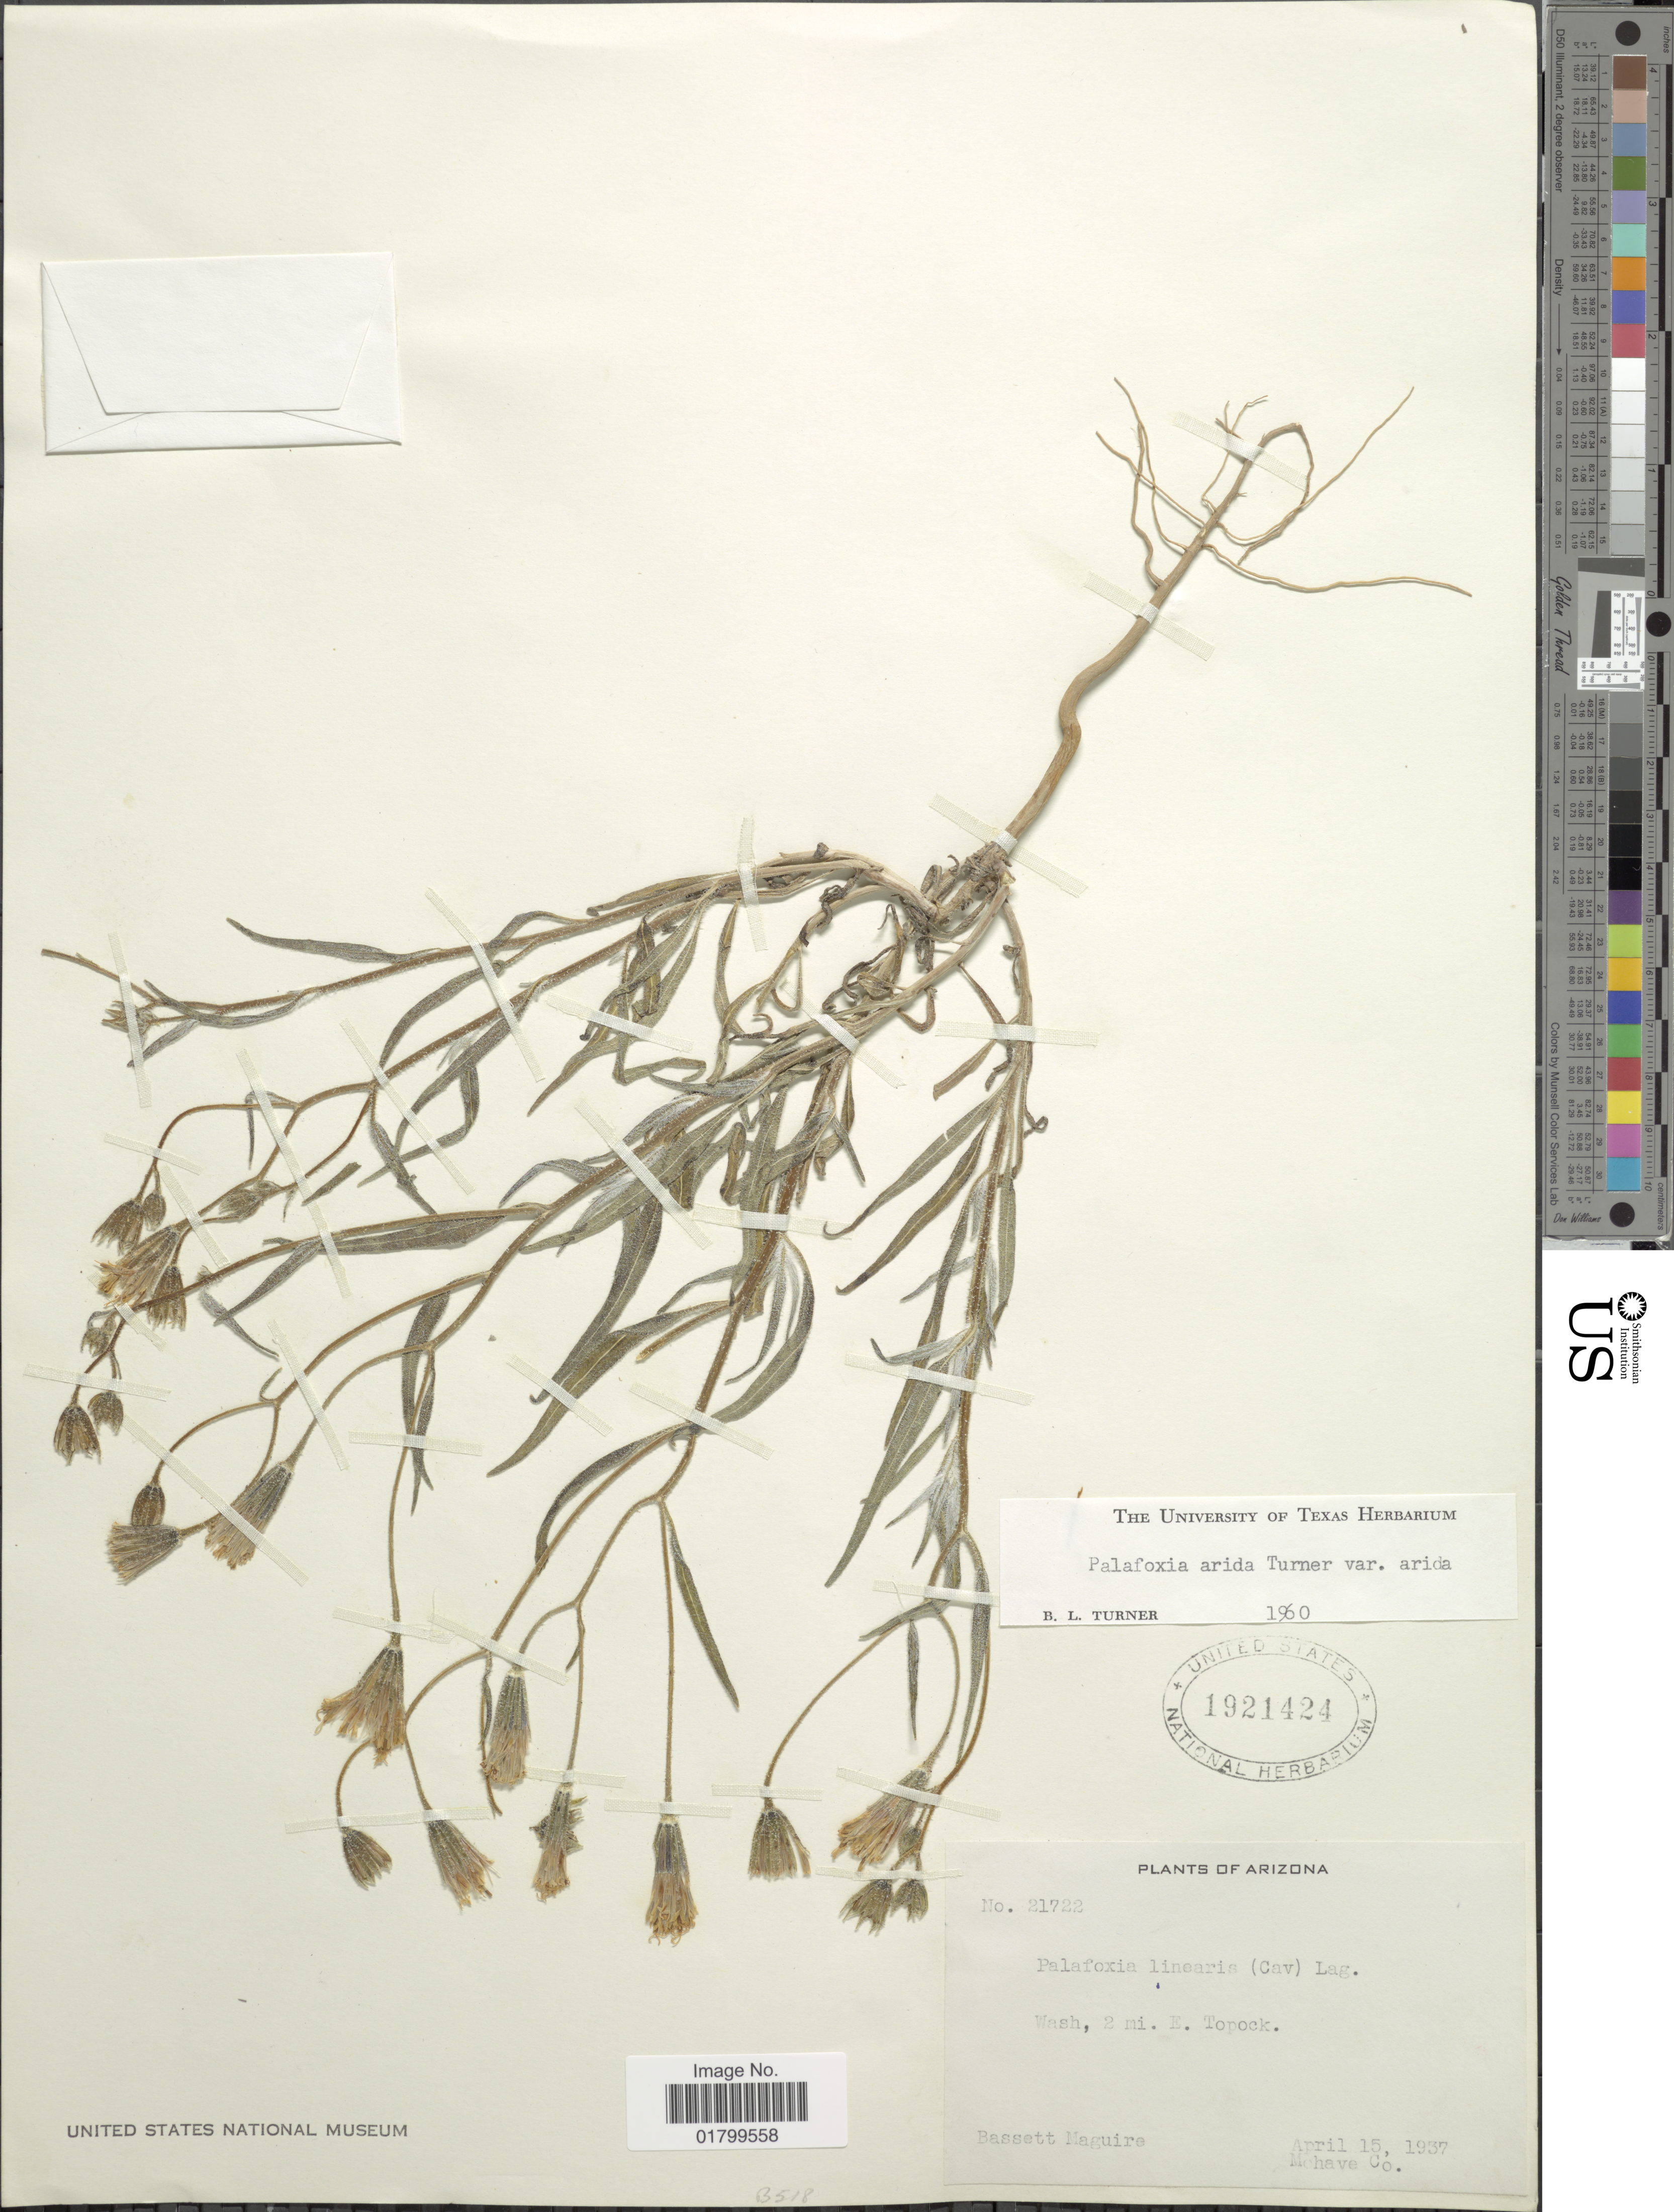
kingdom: Plantae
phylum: Tracheophyta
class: Magnoliopsida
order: Asterales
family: Asteraceae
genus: Palafoxia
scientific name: Palafoxia arida var. arida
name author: B.L. Turner & M.I. Morris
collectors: B. Maguire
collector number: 21722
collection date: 1937-04-15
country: United States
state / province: Arizona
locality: Wash, 2 mi. E. of Topock, Mohave Co.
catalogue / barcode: US 1921424